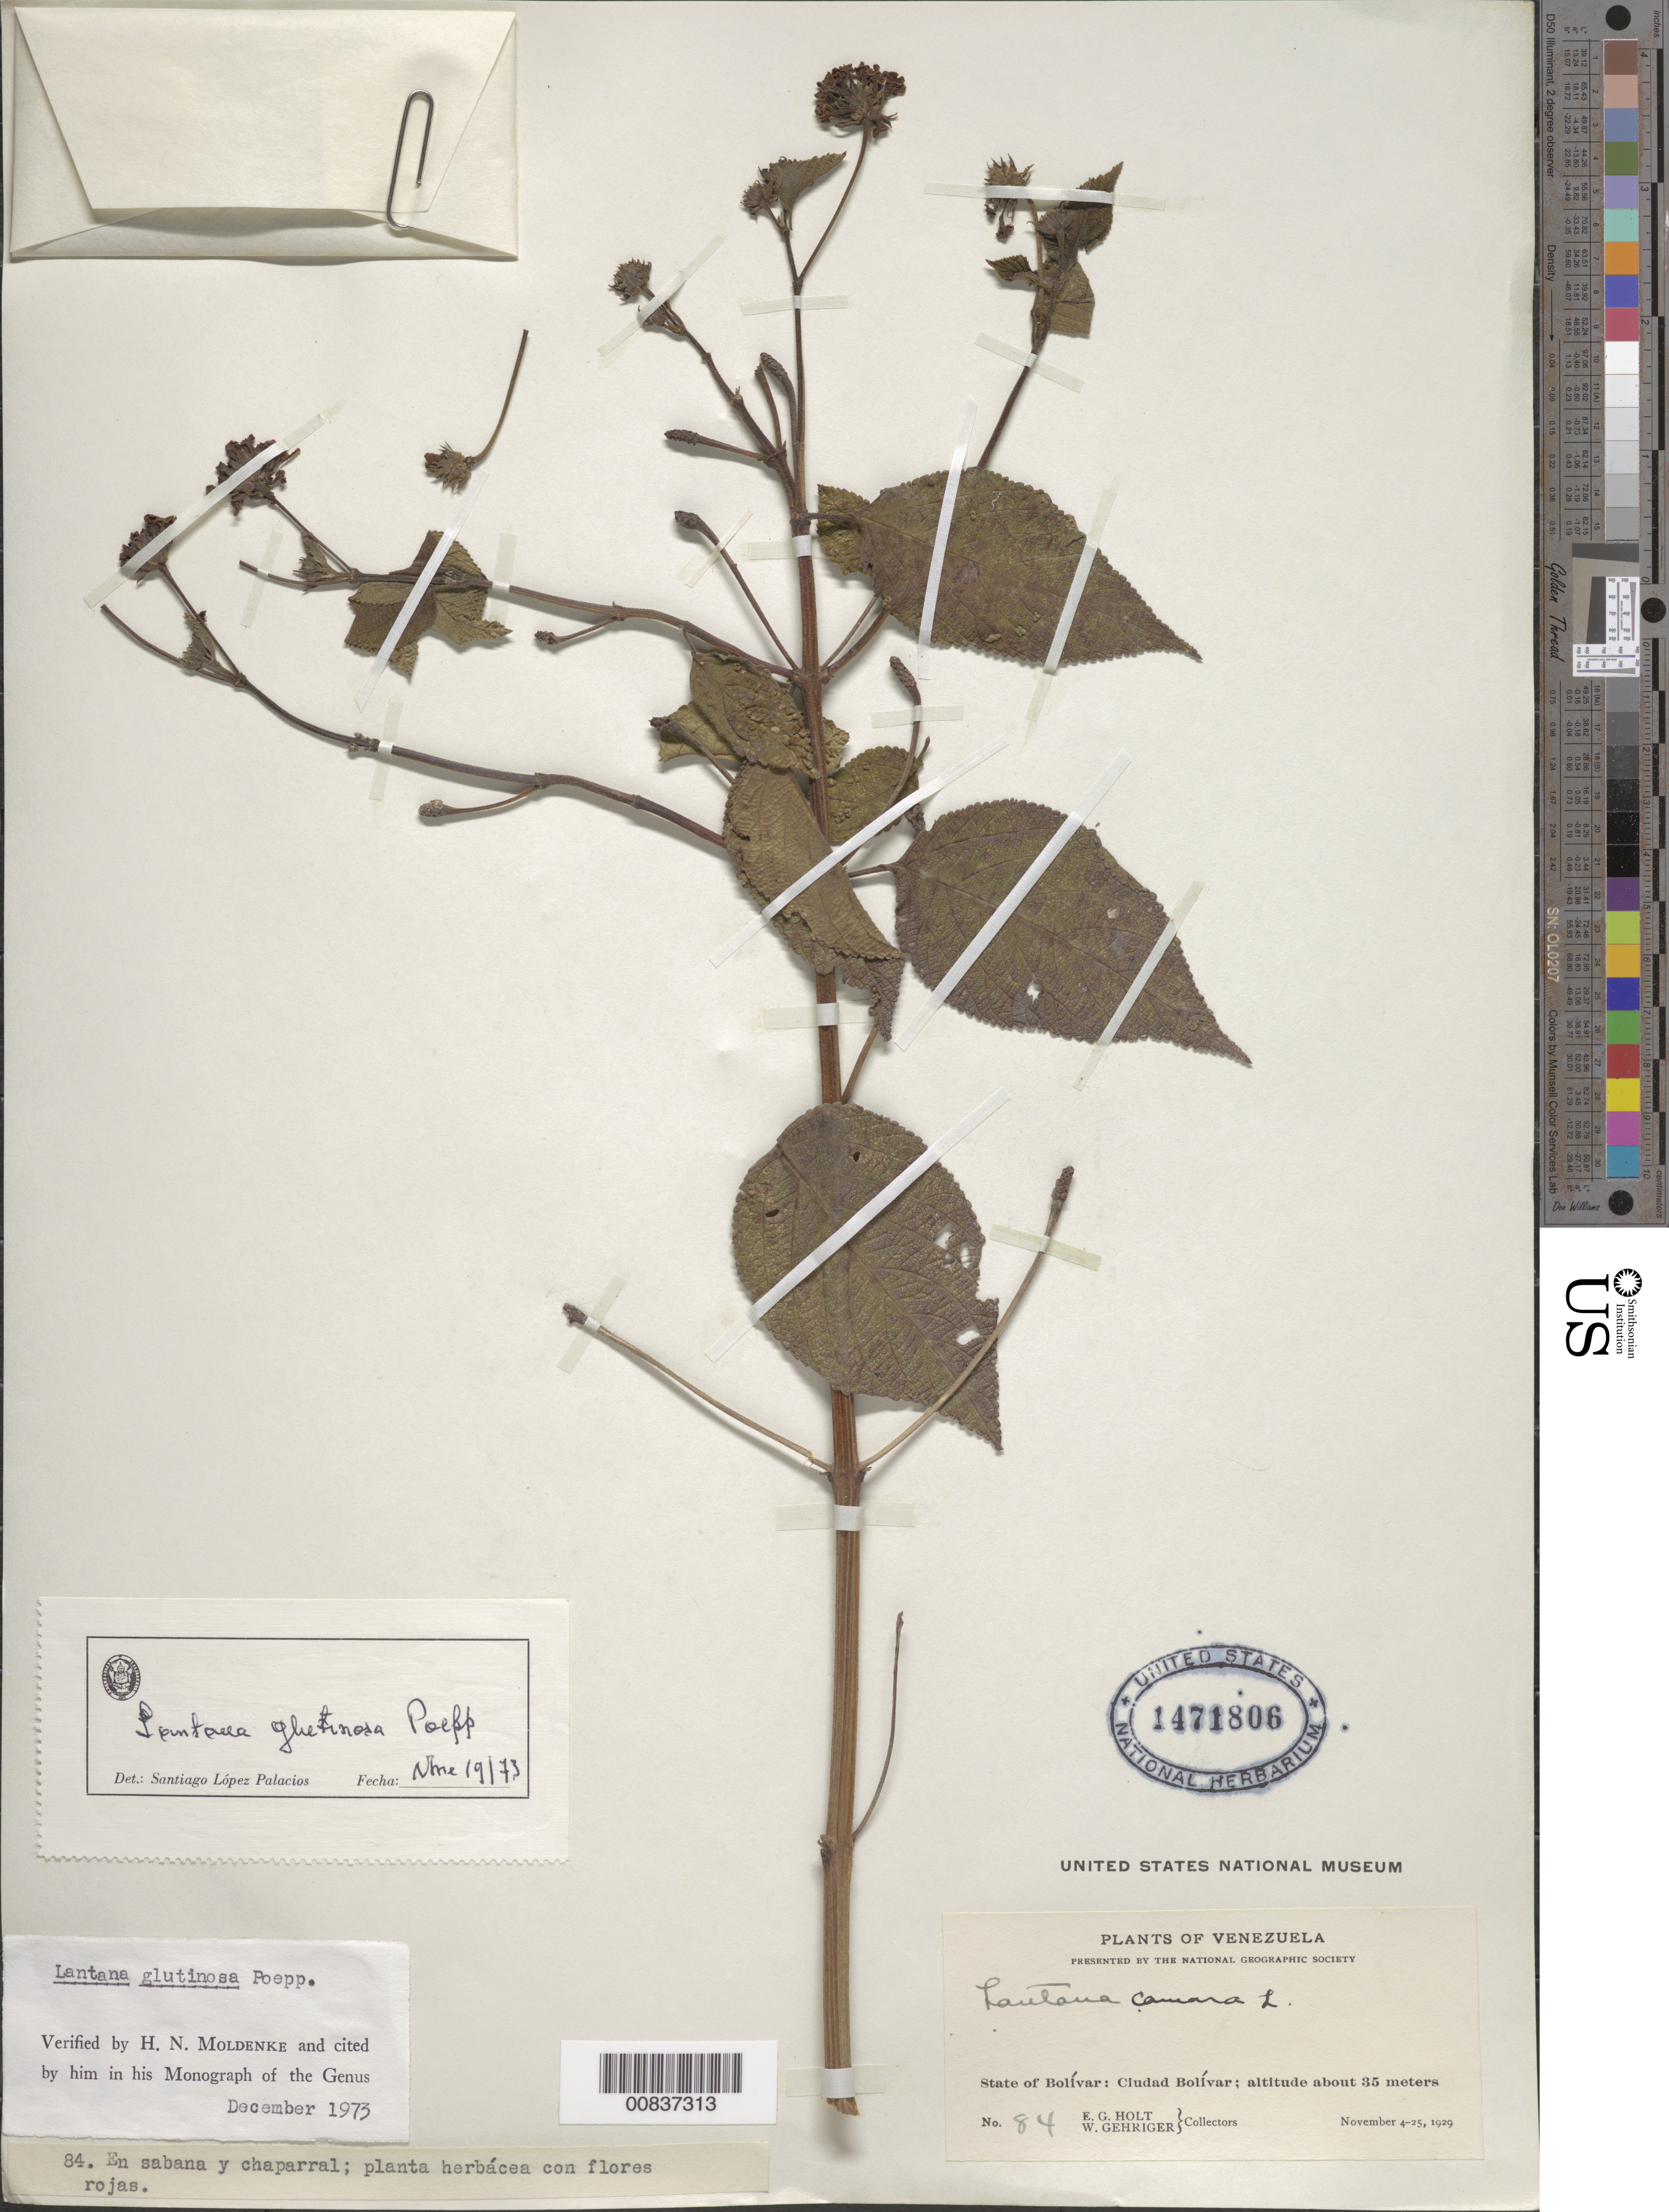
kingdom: Plantae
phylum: Tracheophyta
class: Magnoliopsida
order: Lamiales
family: Verbenaceae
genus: Lantana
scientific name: Lantana glutinosa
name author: Poepp.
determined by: Moldenke, H. N.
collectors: E. Holt & W. Gehriger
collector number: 84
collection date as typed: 4-Nov-29 to 25-Nov-29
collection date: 1929-11-04/1929-11-25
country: Venezuela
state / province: Bolívar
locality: Ciudad Bolívar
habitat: Savanna and chaparral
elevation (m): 35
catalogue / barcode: US 1471806